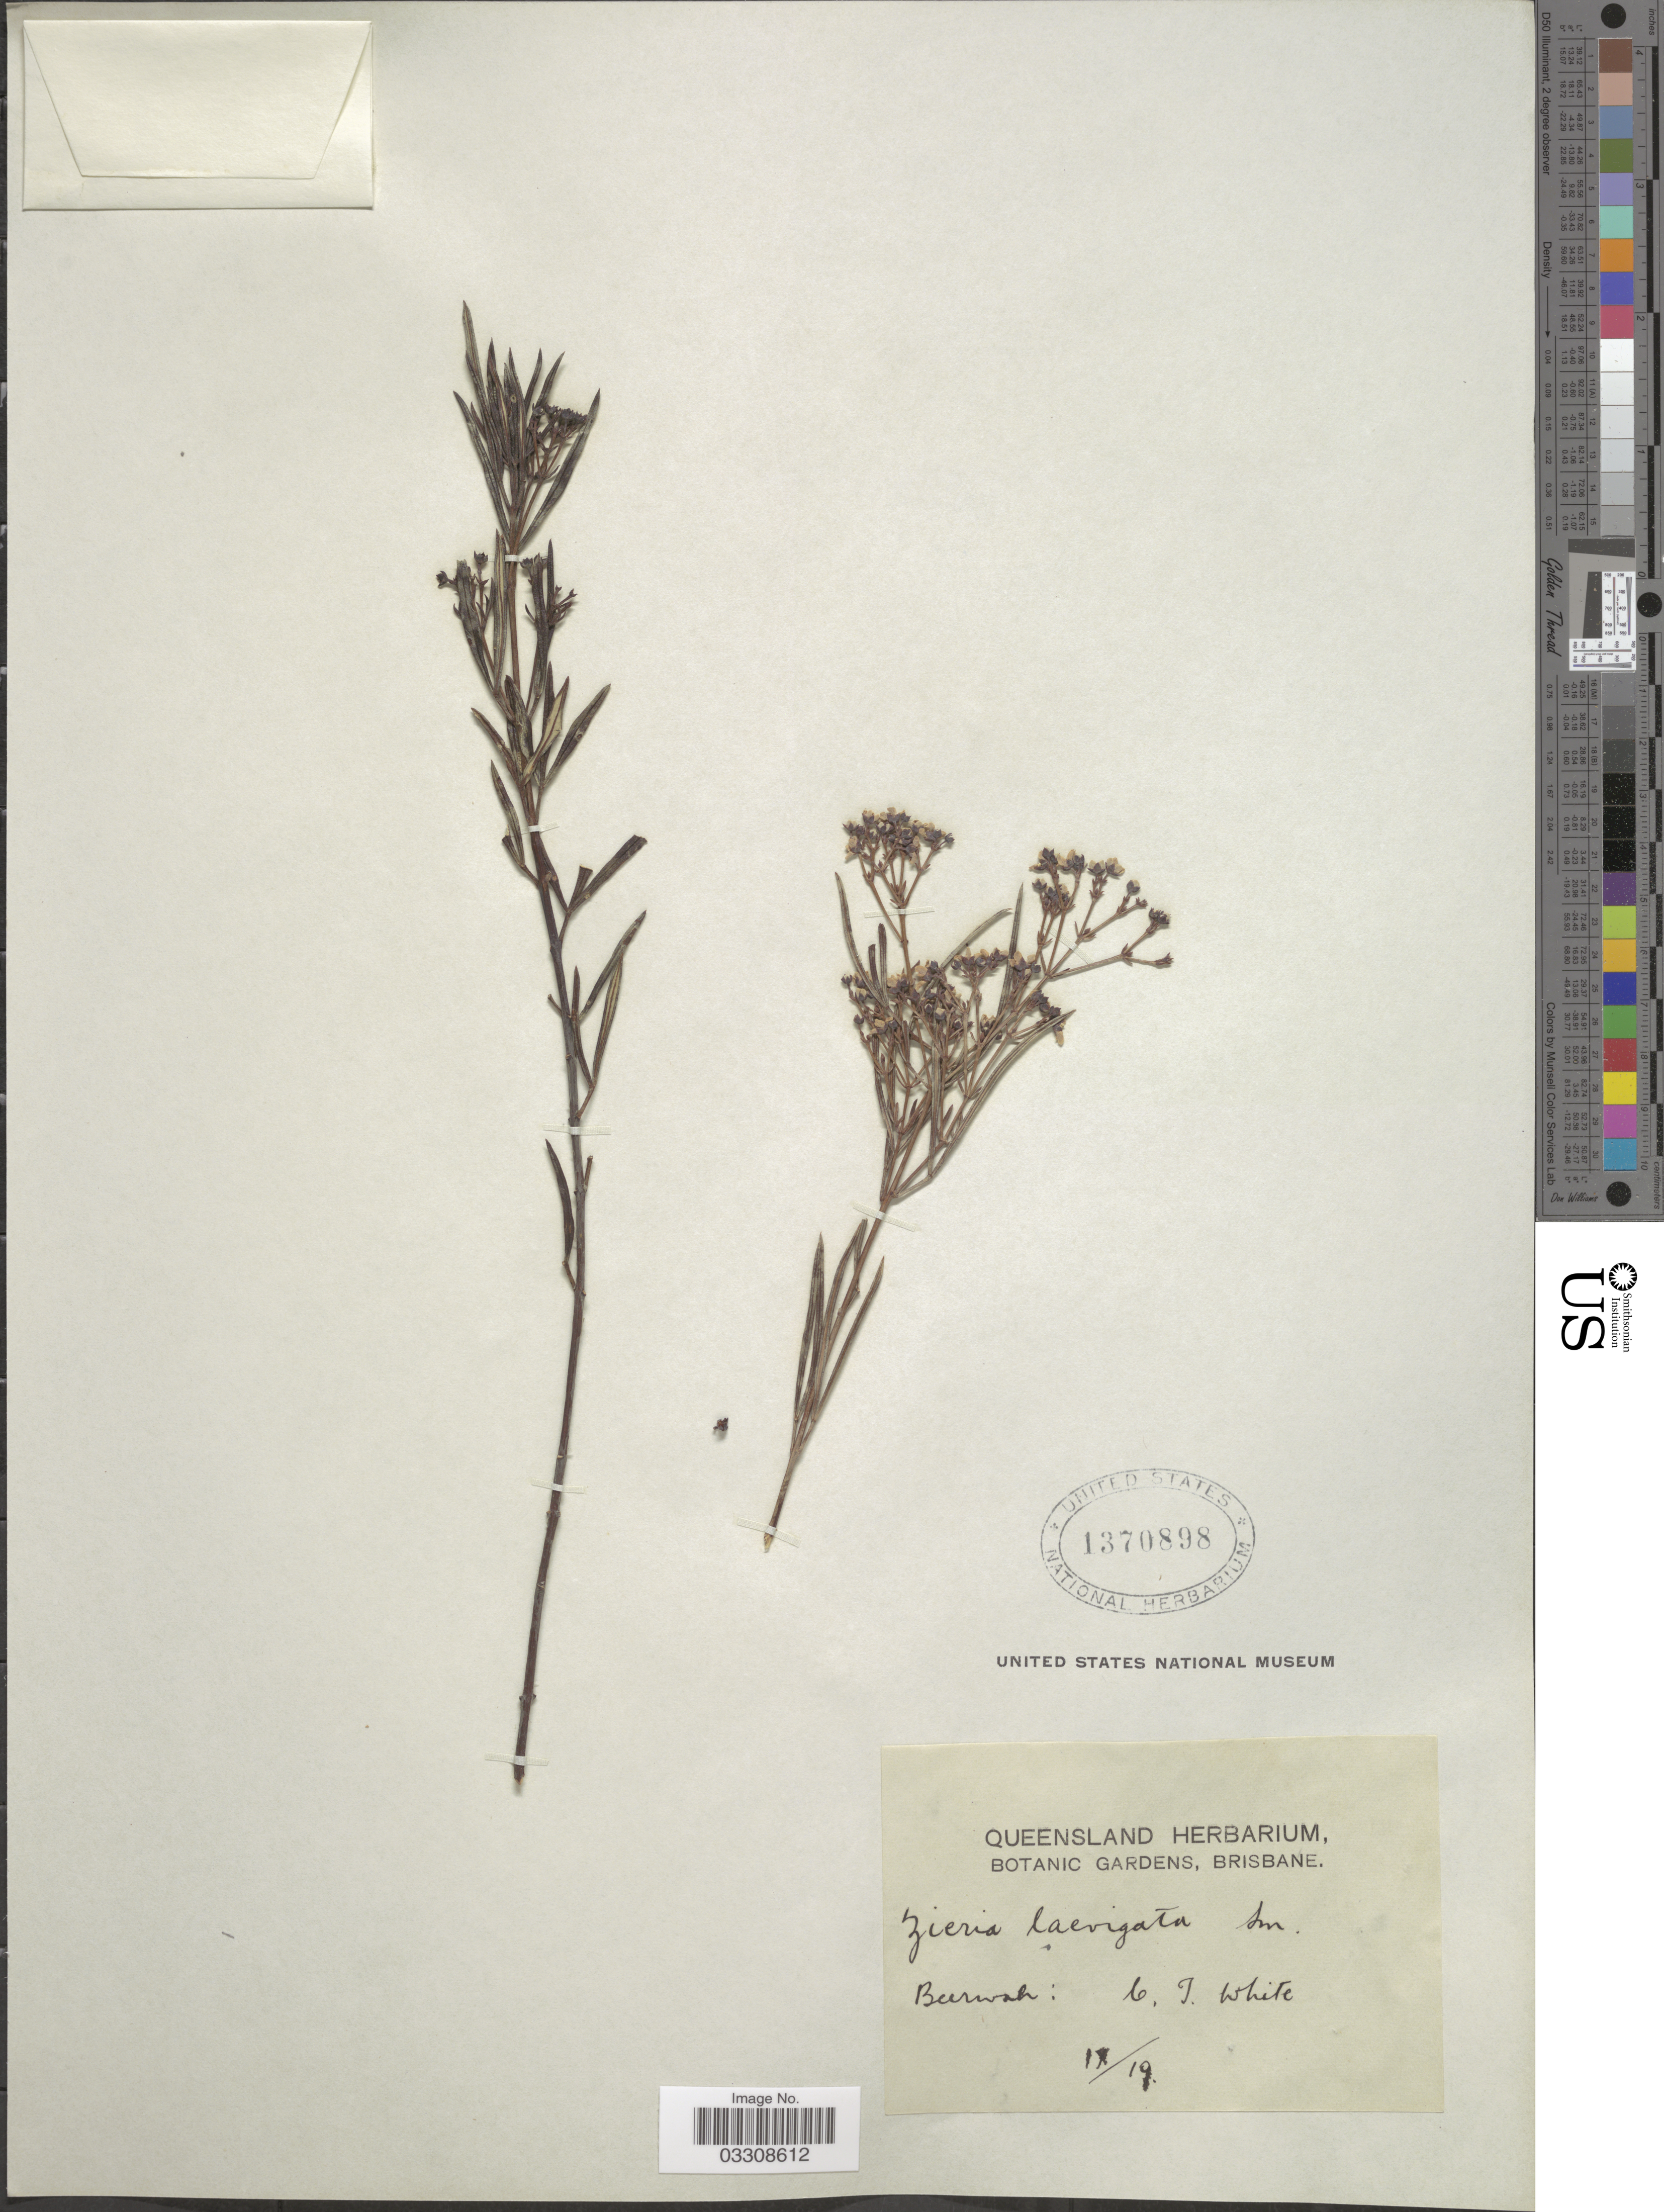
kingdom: Plantae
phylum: Tracheophyta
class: Magnoliopsida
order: Sapindales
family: Rutaceae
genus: Zieria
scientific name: Zieria laevigata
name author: Sm.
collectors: C. T. White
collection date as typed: Transcribed d/m/y: /9/19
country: Australia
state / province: Queensland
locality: Beerwah.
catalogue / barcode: US 1370898